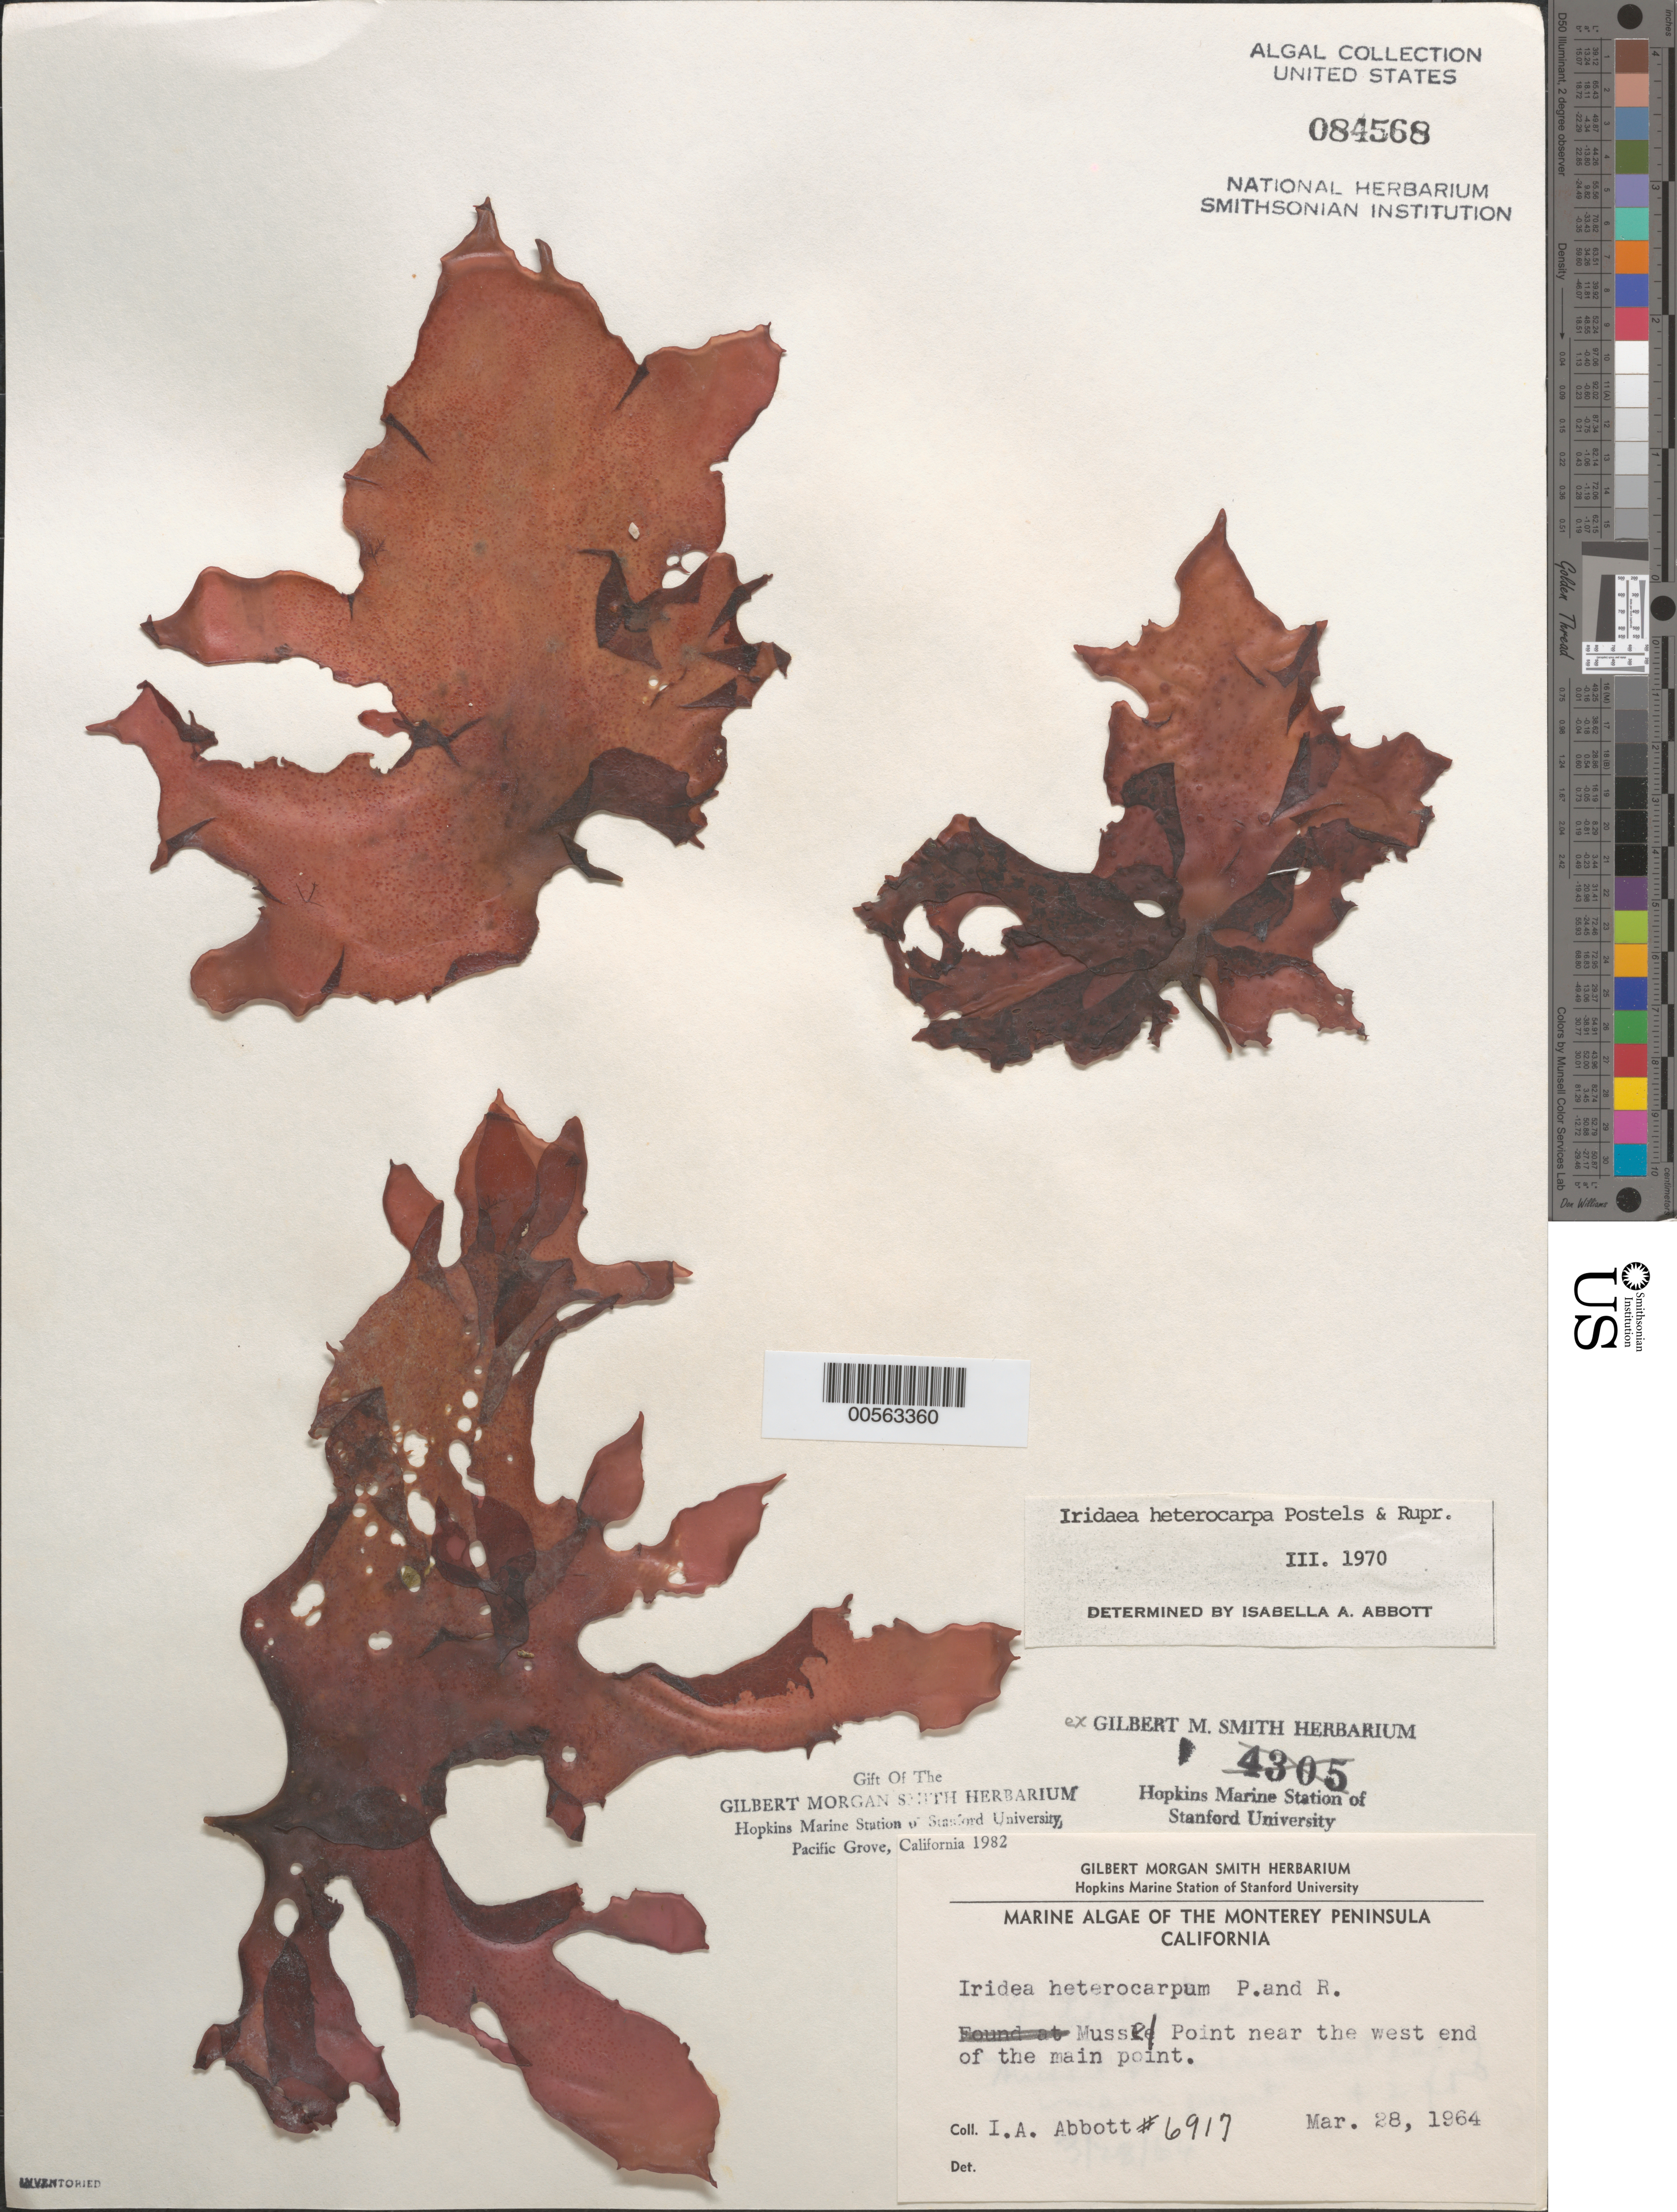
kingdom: Plantae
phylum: Rhodophyta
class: Florideophyceae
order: Gigartinales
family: Gigartinaceae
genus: Chondrus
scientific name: Chondrus crispus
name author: Stackh.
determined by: Algae name updating Project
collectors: I. A. Abbott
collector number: IAA 6917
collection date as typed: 28 Mar 1964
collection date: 1964-03-28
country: United States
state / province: California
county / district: Monterey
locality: Mussel Point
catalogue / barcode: US 84568